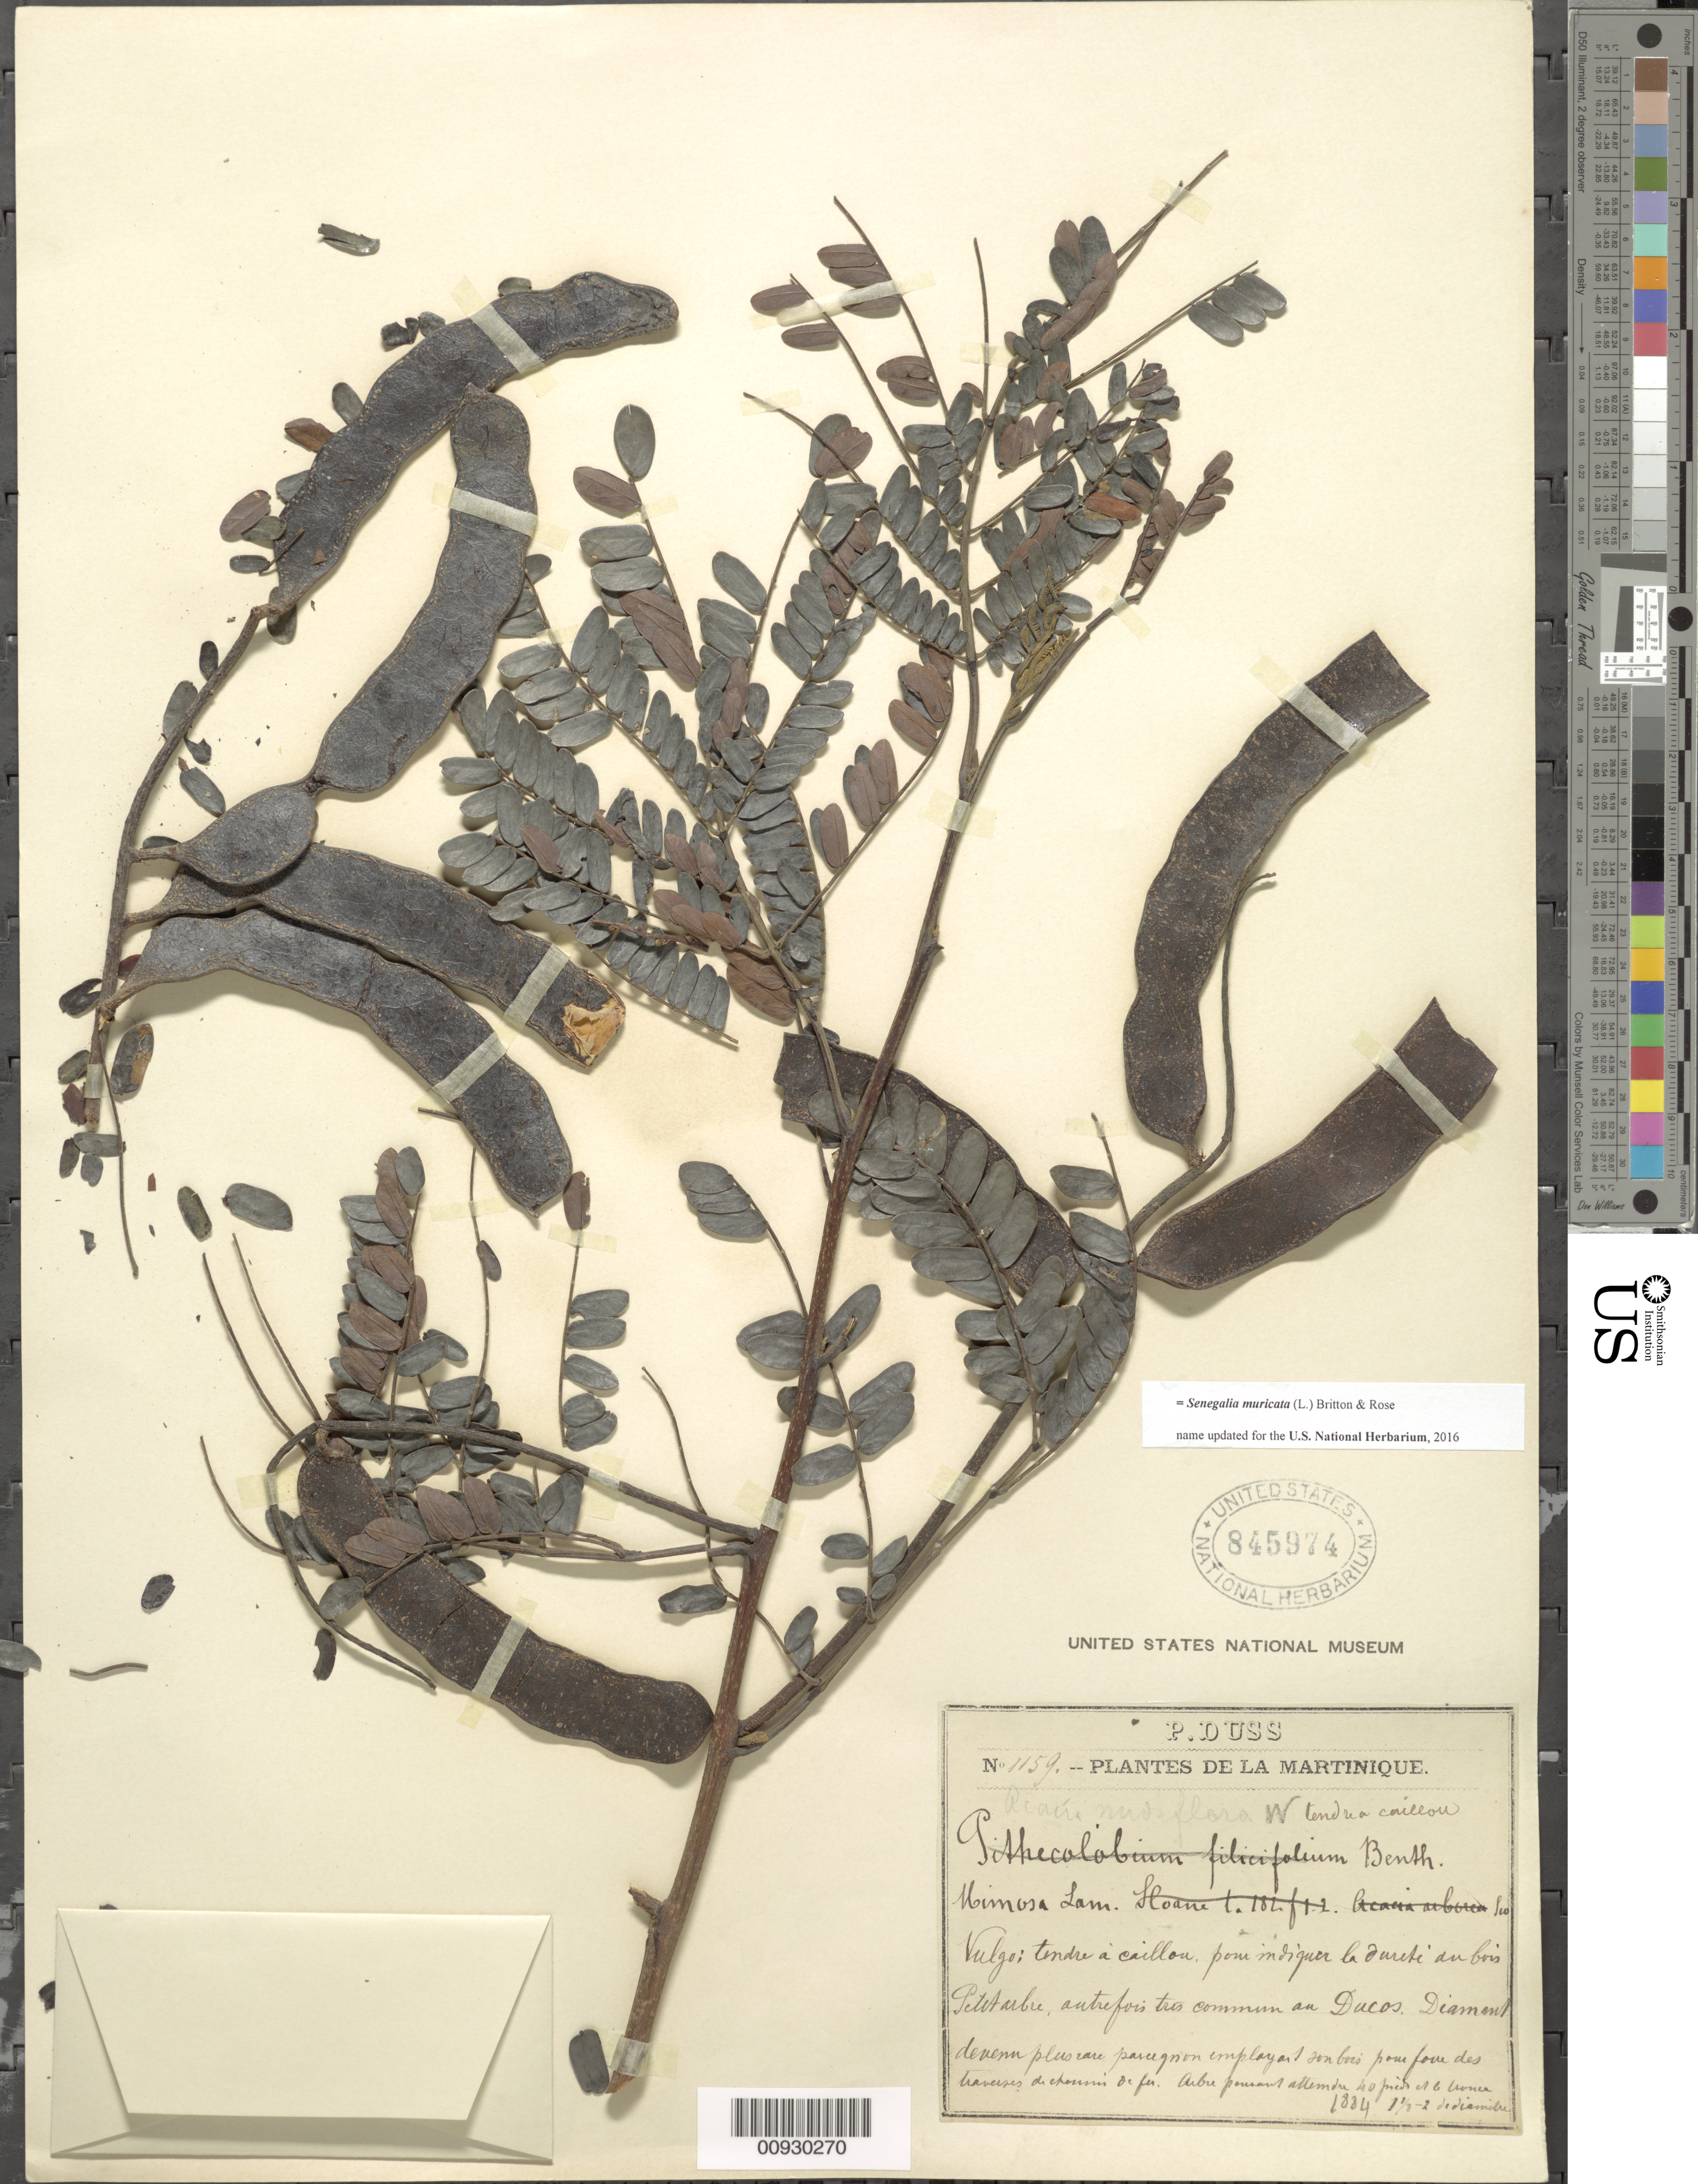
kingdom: Plantae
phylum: Tracheophyta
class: Magnoliopsida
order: Fabales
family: Fabaceae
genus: Parasenegalia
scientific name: Parasenegalia muricata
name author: (L.) Seigler & Ebinger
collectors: Père Duss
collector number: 1159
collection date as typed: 1884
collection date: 1884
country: Martinique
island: Martinique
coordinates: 0 N, 0 E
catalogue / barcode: US 845974